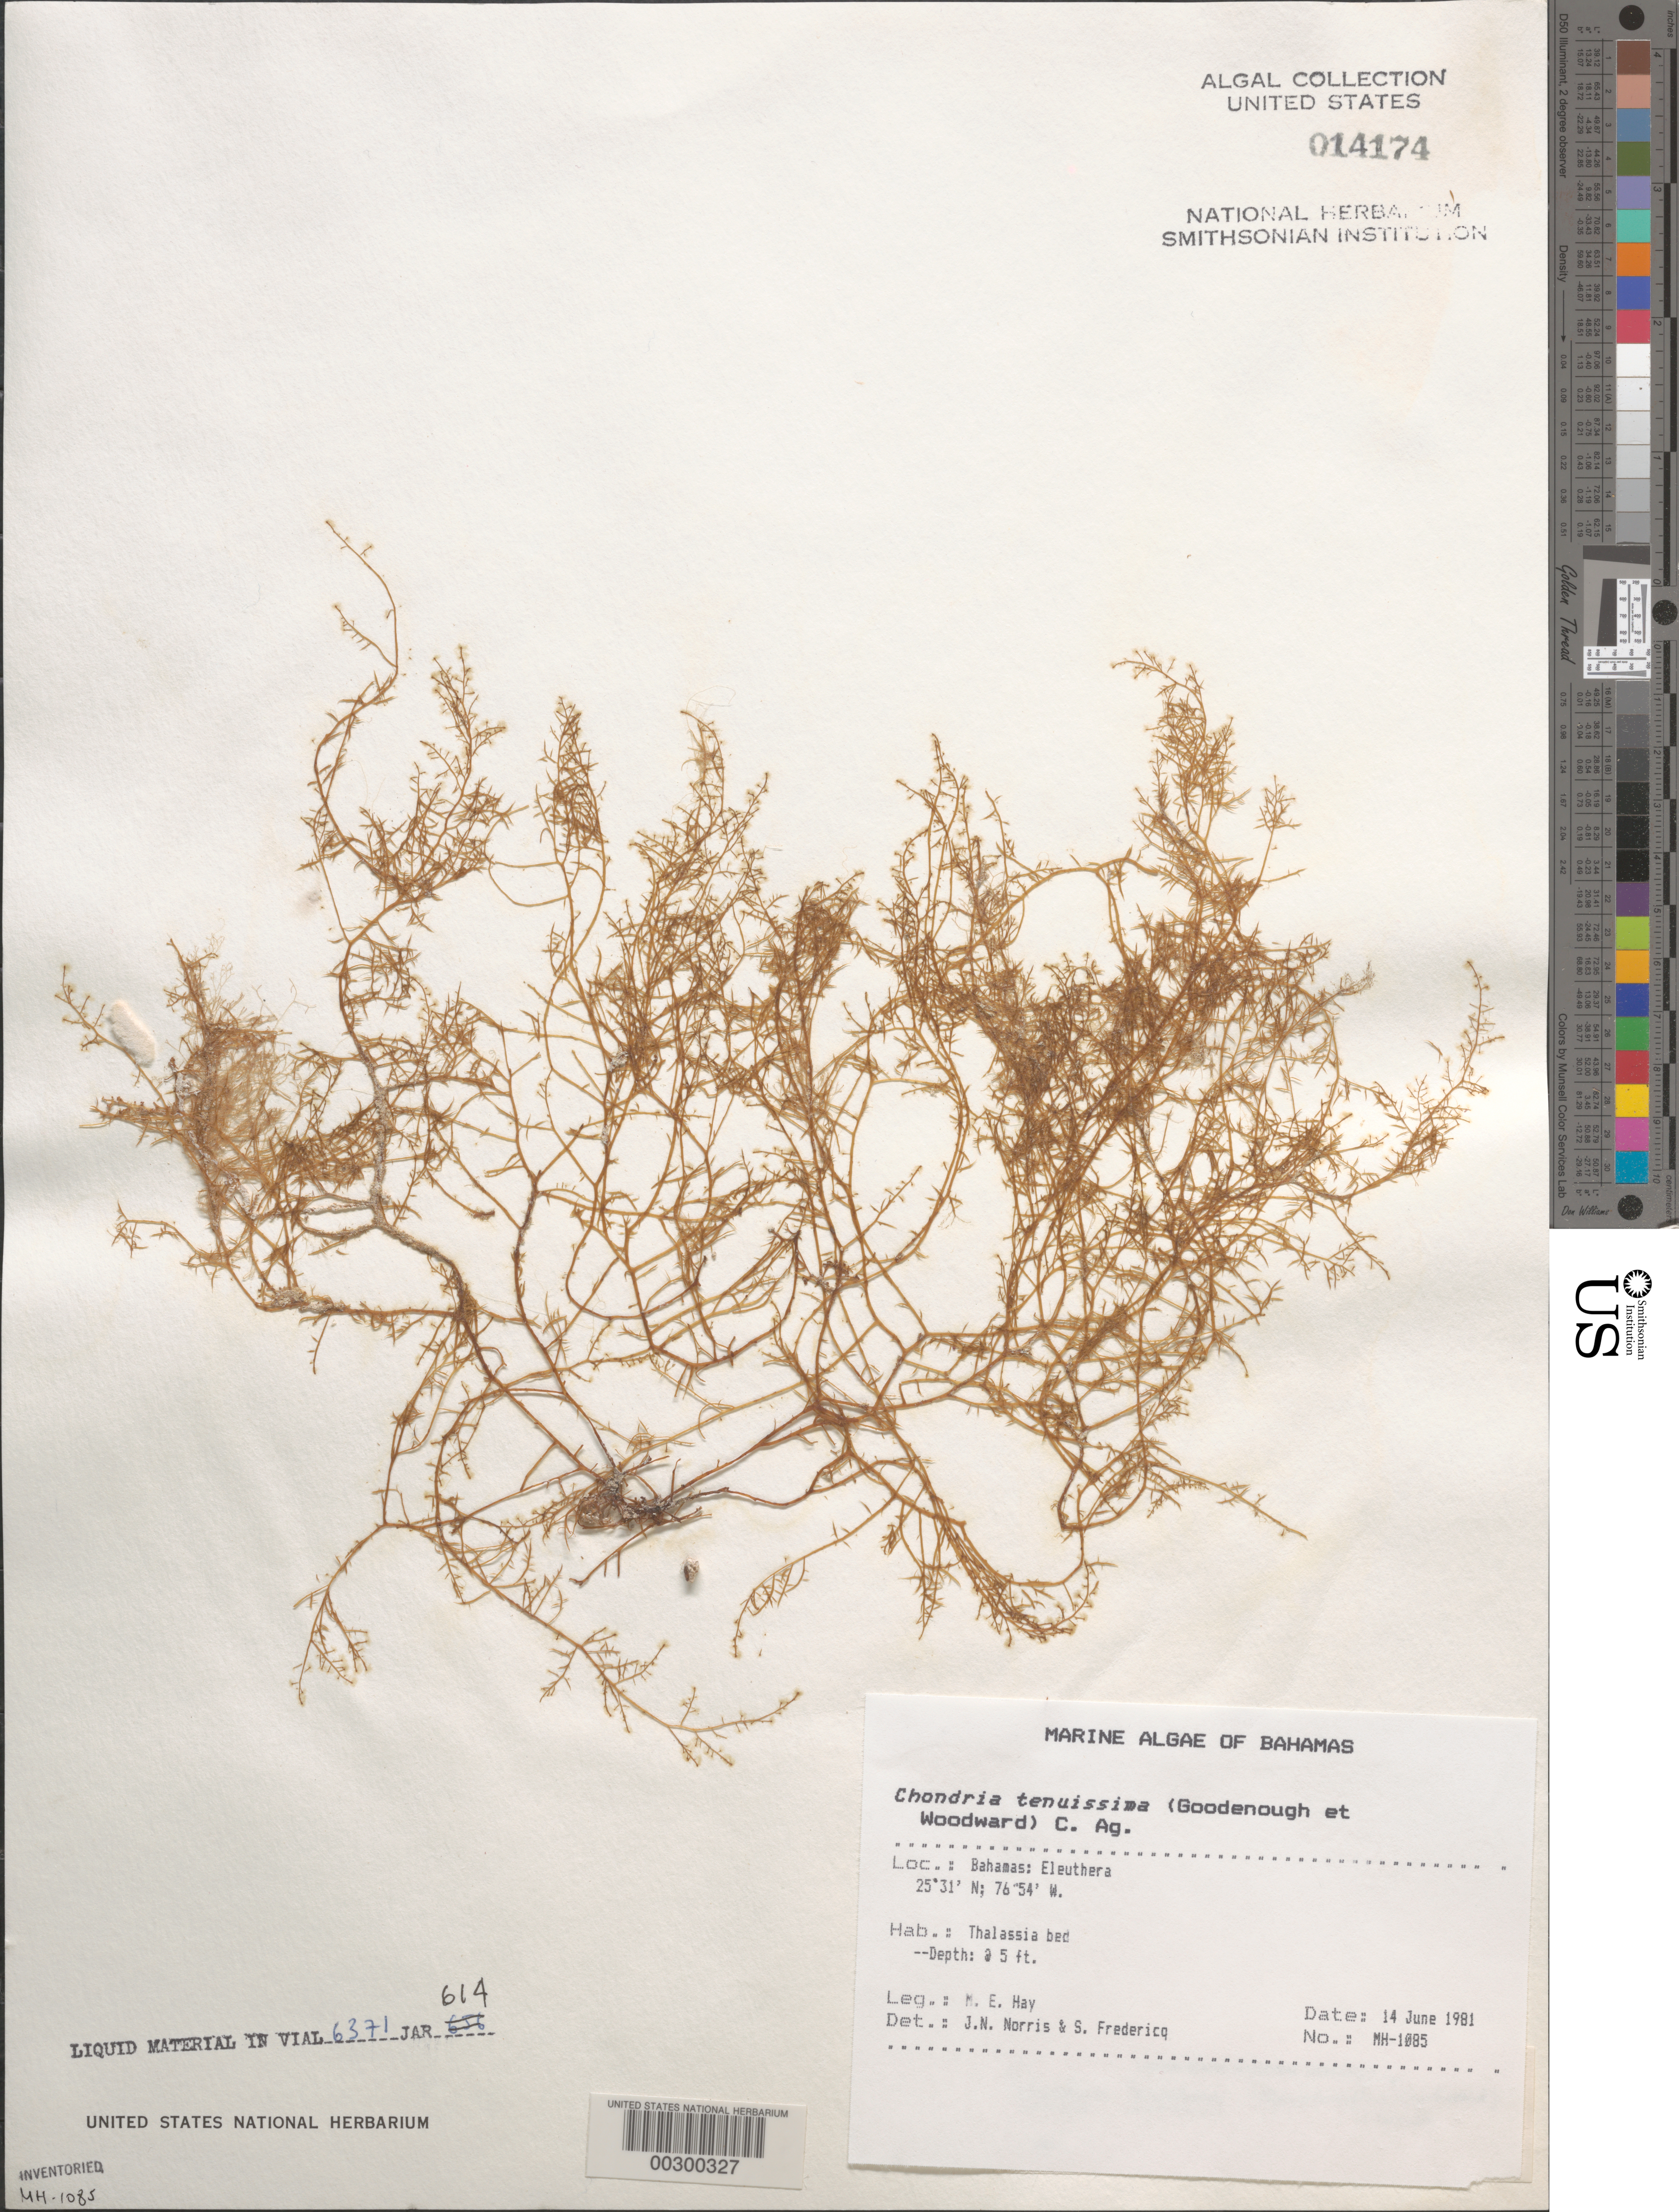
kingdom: Plantae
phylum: Rhodophyta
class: Florideophyceae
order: Ceramiales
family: Rhodomelaceae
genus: Chondria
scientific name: Chondria capillaris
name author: M.J. Wynne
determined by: Algae name updating Project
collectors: M. E. Hay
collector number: MEH-1085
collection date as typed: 14 Jun 1981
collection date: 1981-06-14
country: Bahamas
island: Eleuthera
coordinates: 23 31 N, 78 54 W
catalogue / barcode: US 14174